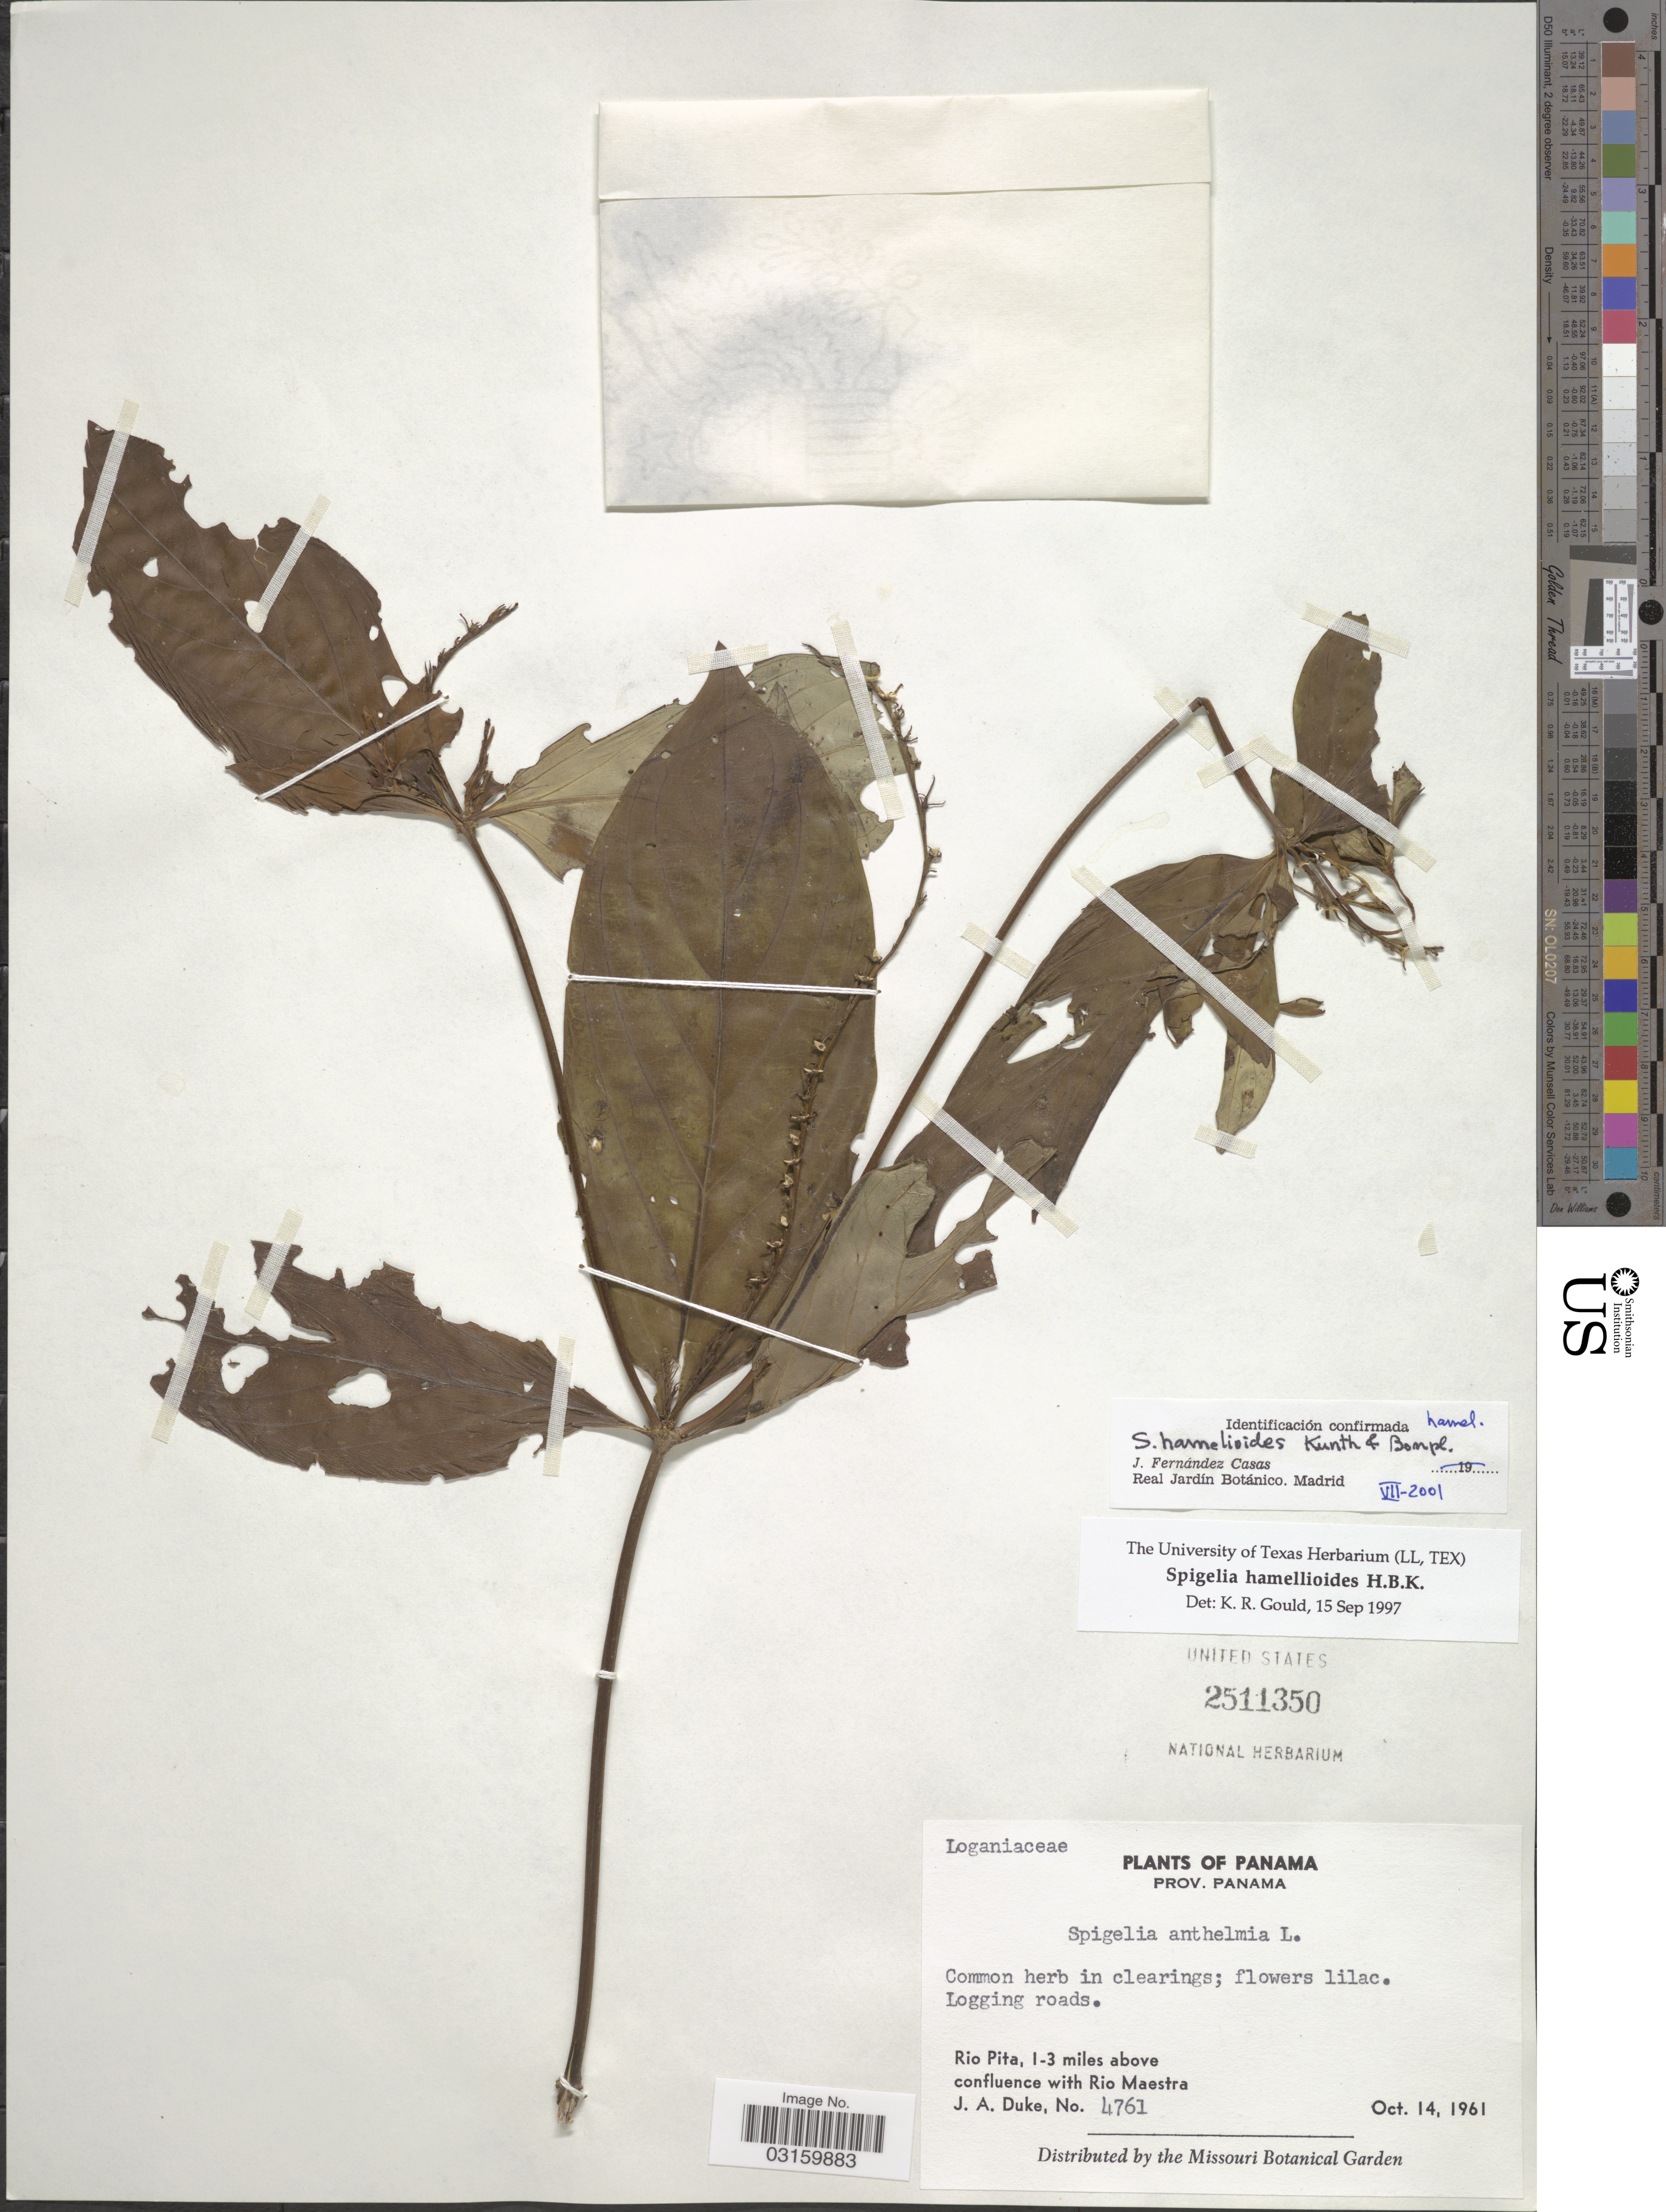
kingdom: Plantae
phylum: Tracheophyta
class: Magnoliopsida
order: Gentianales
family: Loganiaceae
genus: Spigelia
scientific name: Spigelia hamelioides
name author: Kunth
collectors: J. A. Duke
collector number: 4761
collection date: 1961-10-14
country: Panama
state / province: Panamá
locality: Rio Pita, 1-3 miles above, confluence with Rio Maestra.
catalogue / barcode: US 2511350